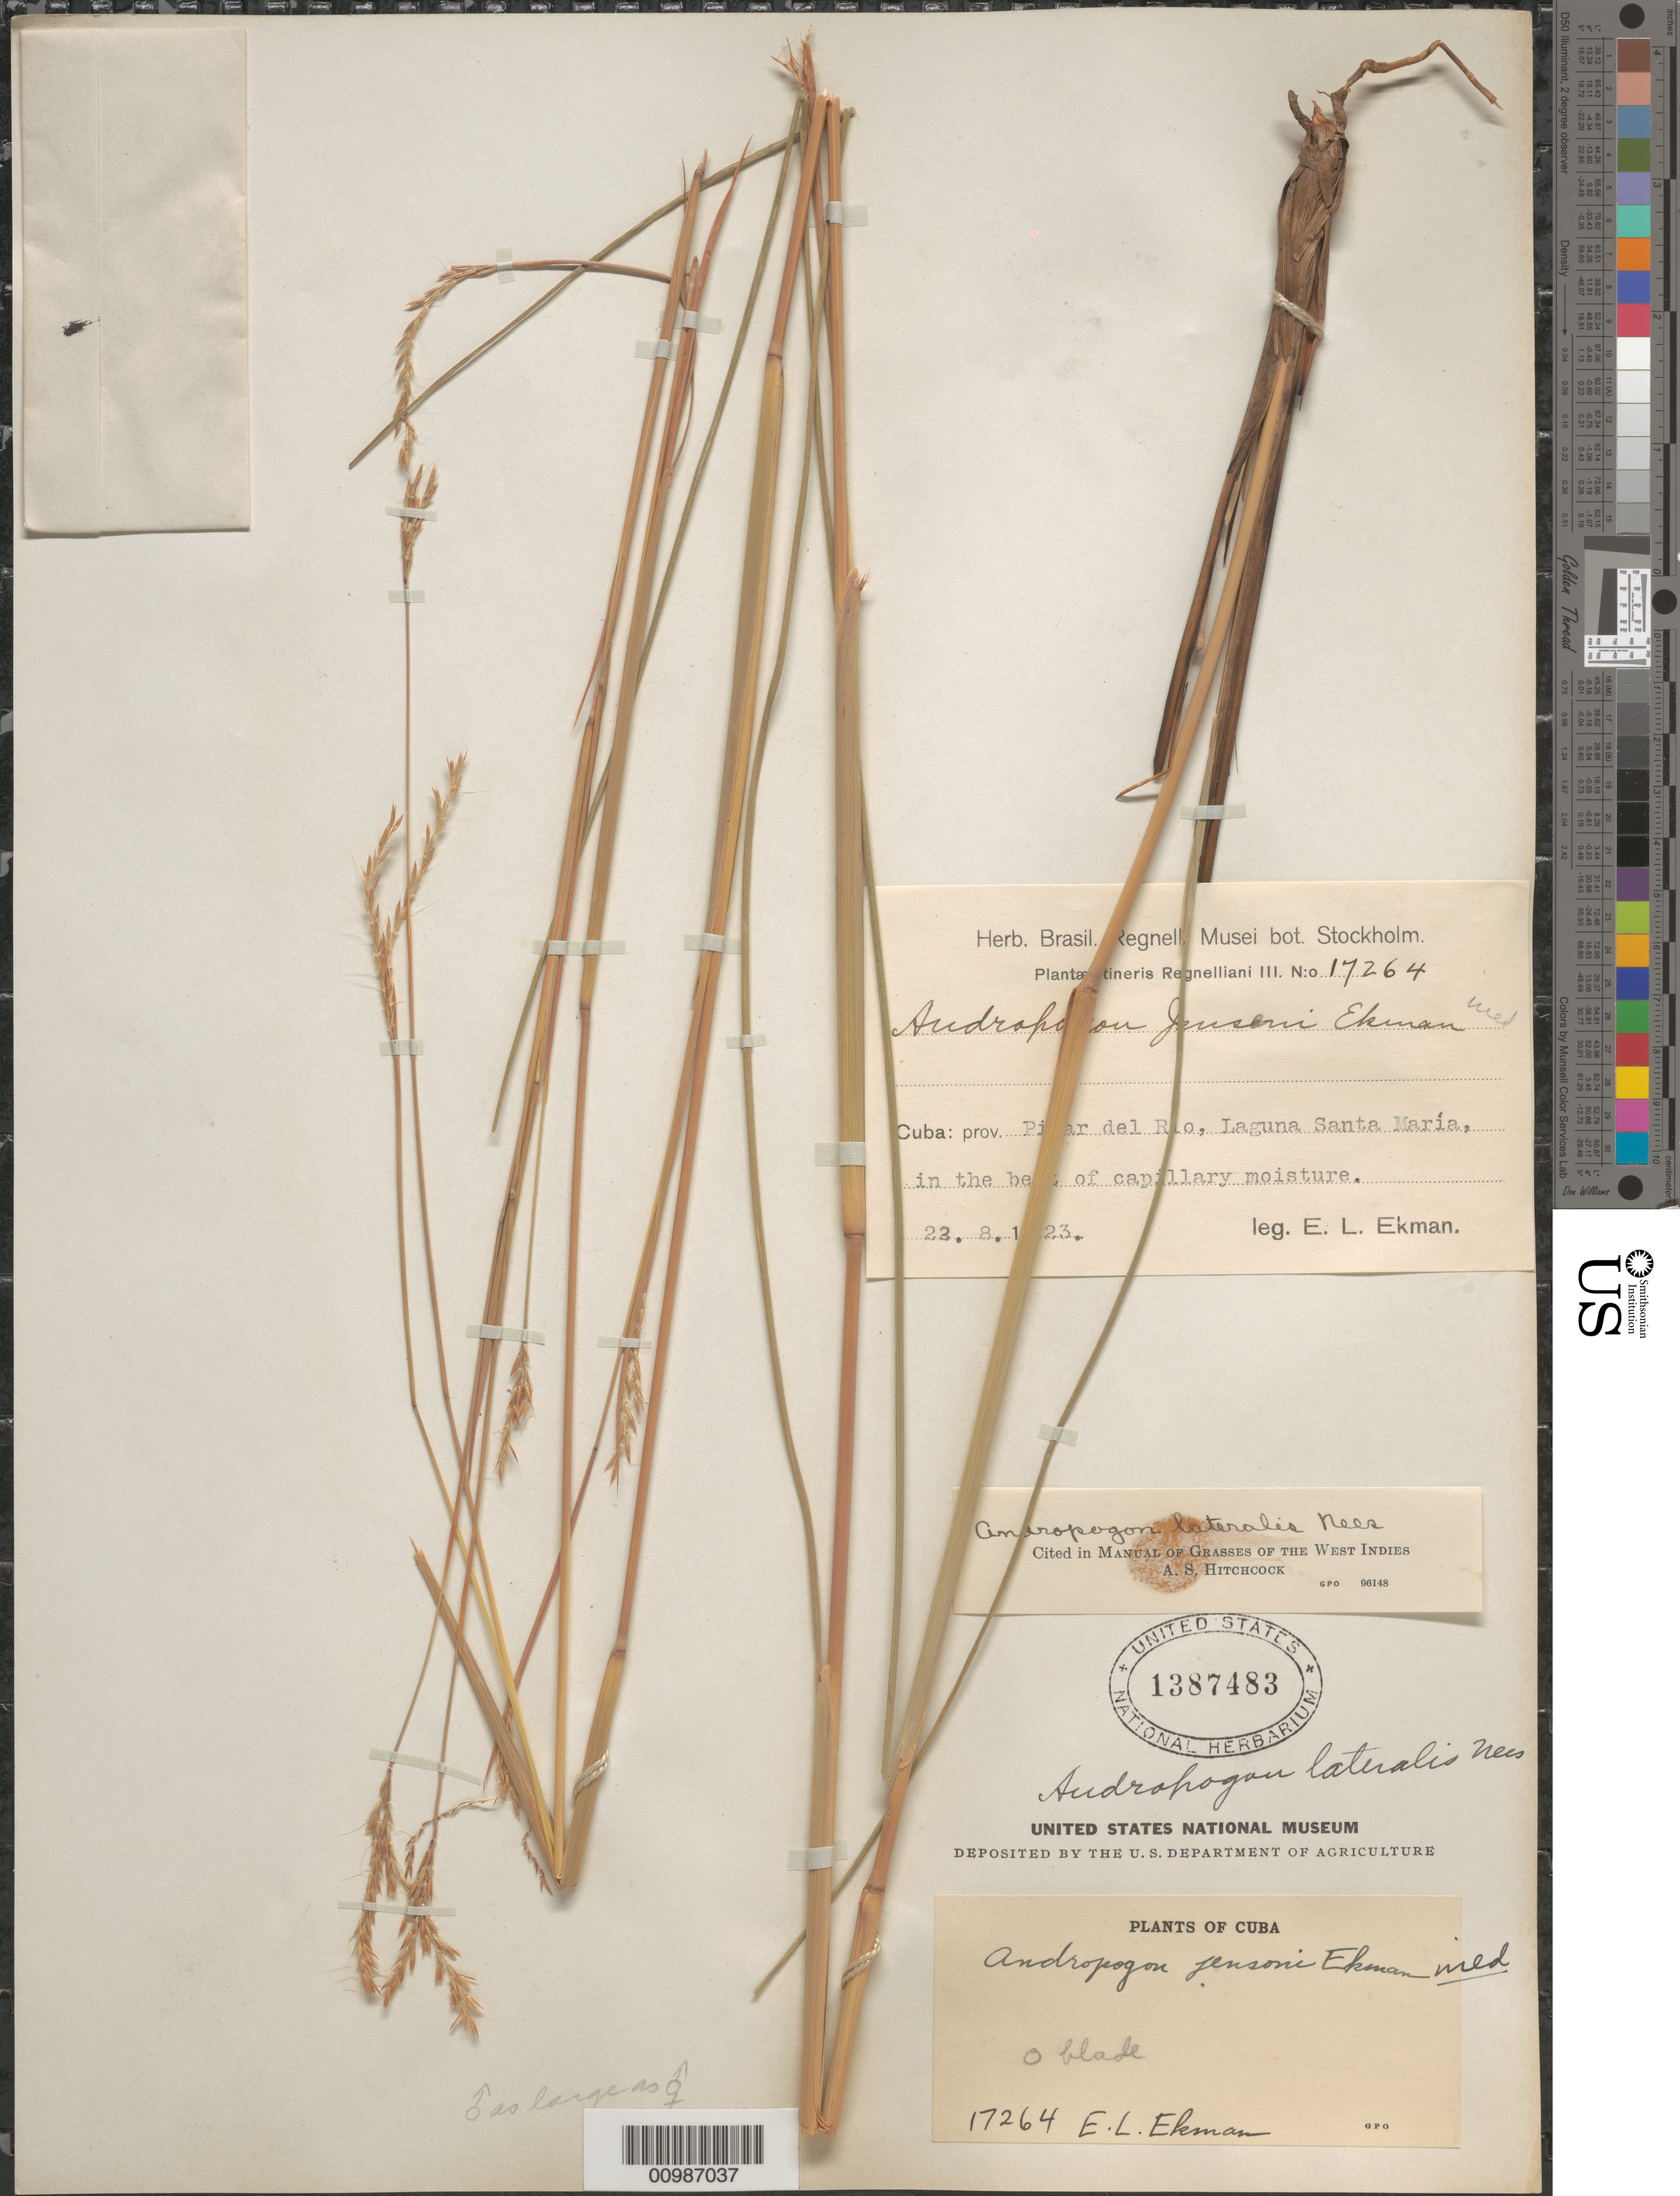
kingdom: Plantae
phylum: Tracheophyta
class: Liliopsida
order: Poales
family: Poaceae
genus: Andropogon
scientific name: Andropogon lateralis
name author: Nees in Mart.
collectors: E. L. Ekman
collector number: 17264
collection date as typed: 23 Aug 1923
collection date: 1923-08-23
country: Cuba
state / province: Pinar del Rio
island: Cuba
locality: Laguna Santa Maria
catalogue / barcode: US 1387483